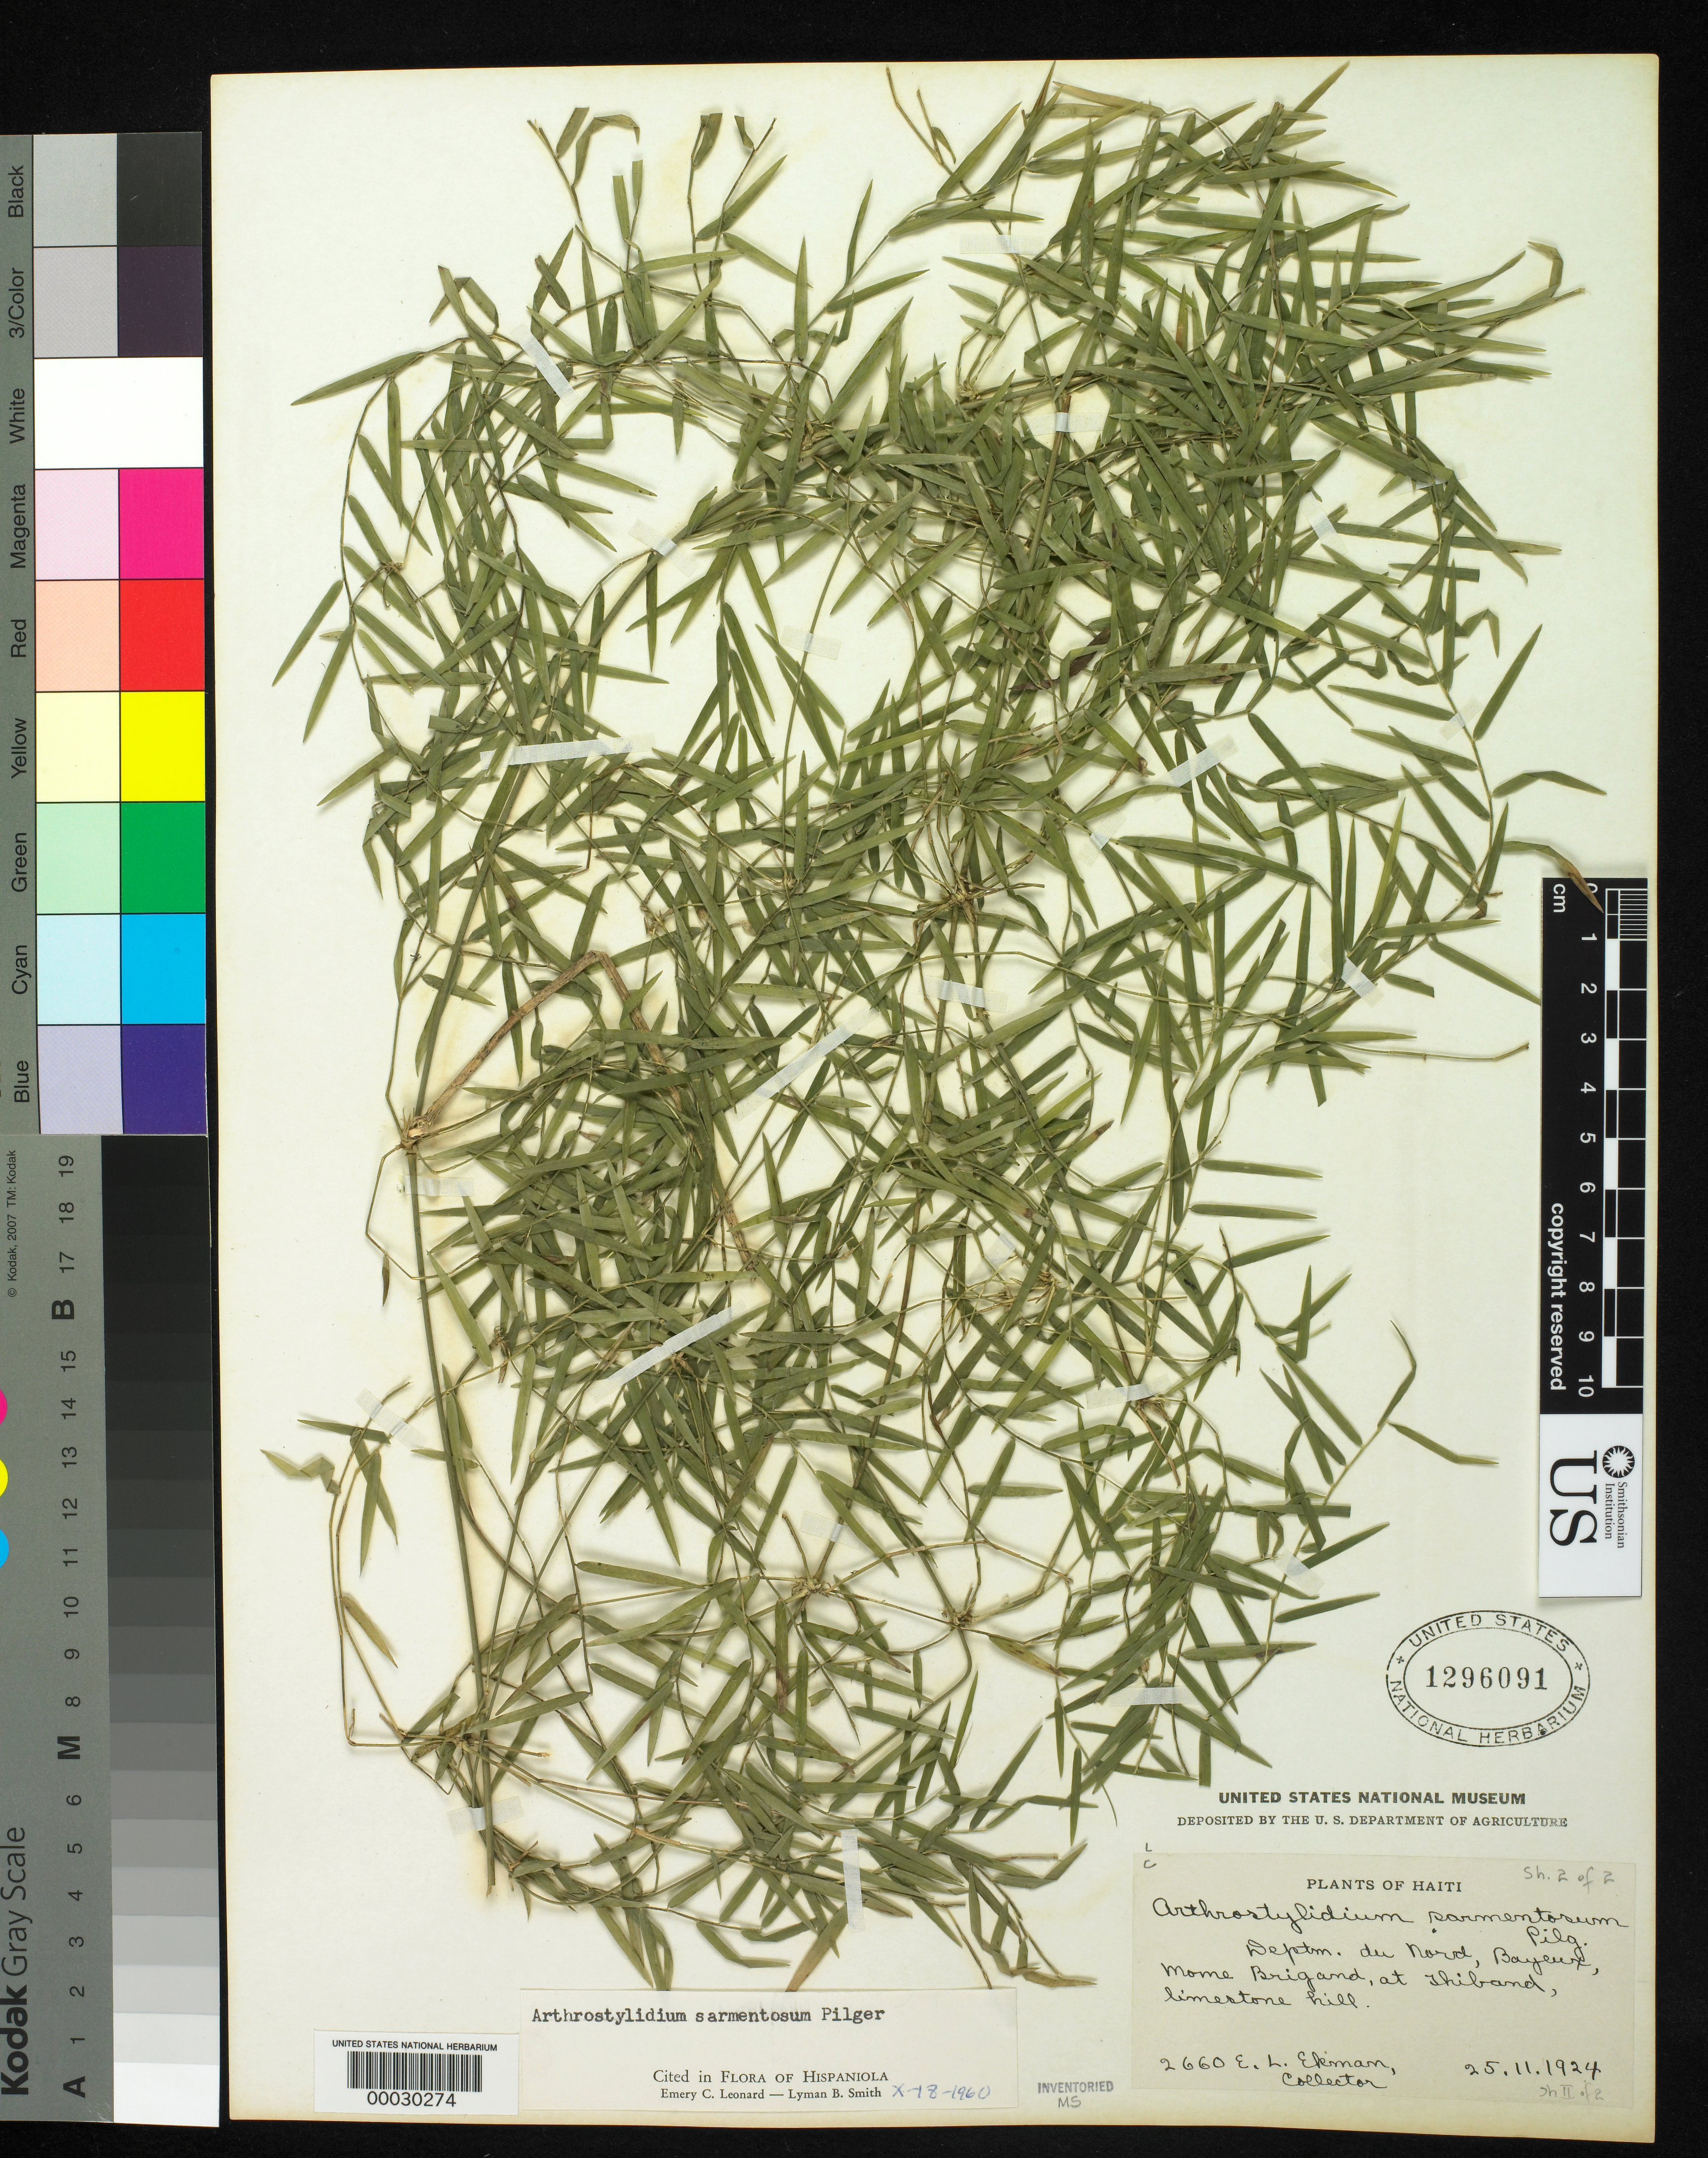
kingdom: Plantae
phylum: Tracheophyta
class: Liliopsida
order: Poales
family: Poaceae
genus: Arthrostylidium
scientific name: Arthrostylidium sarmentosum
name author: Pilg. in Urb.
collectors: E. L. Ekman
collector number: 2660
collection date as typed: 25 Nov 1924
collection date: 1924-11-25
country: Haiti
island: Hispaniola Island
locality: Mome brigand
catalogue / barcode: US 1296091